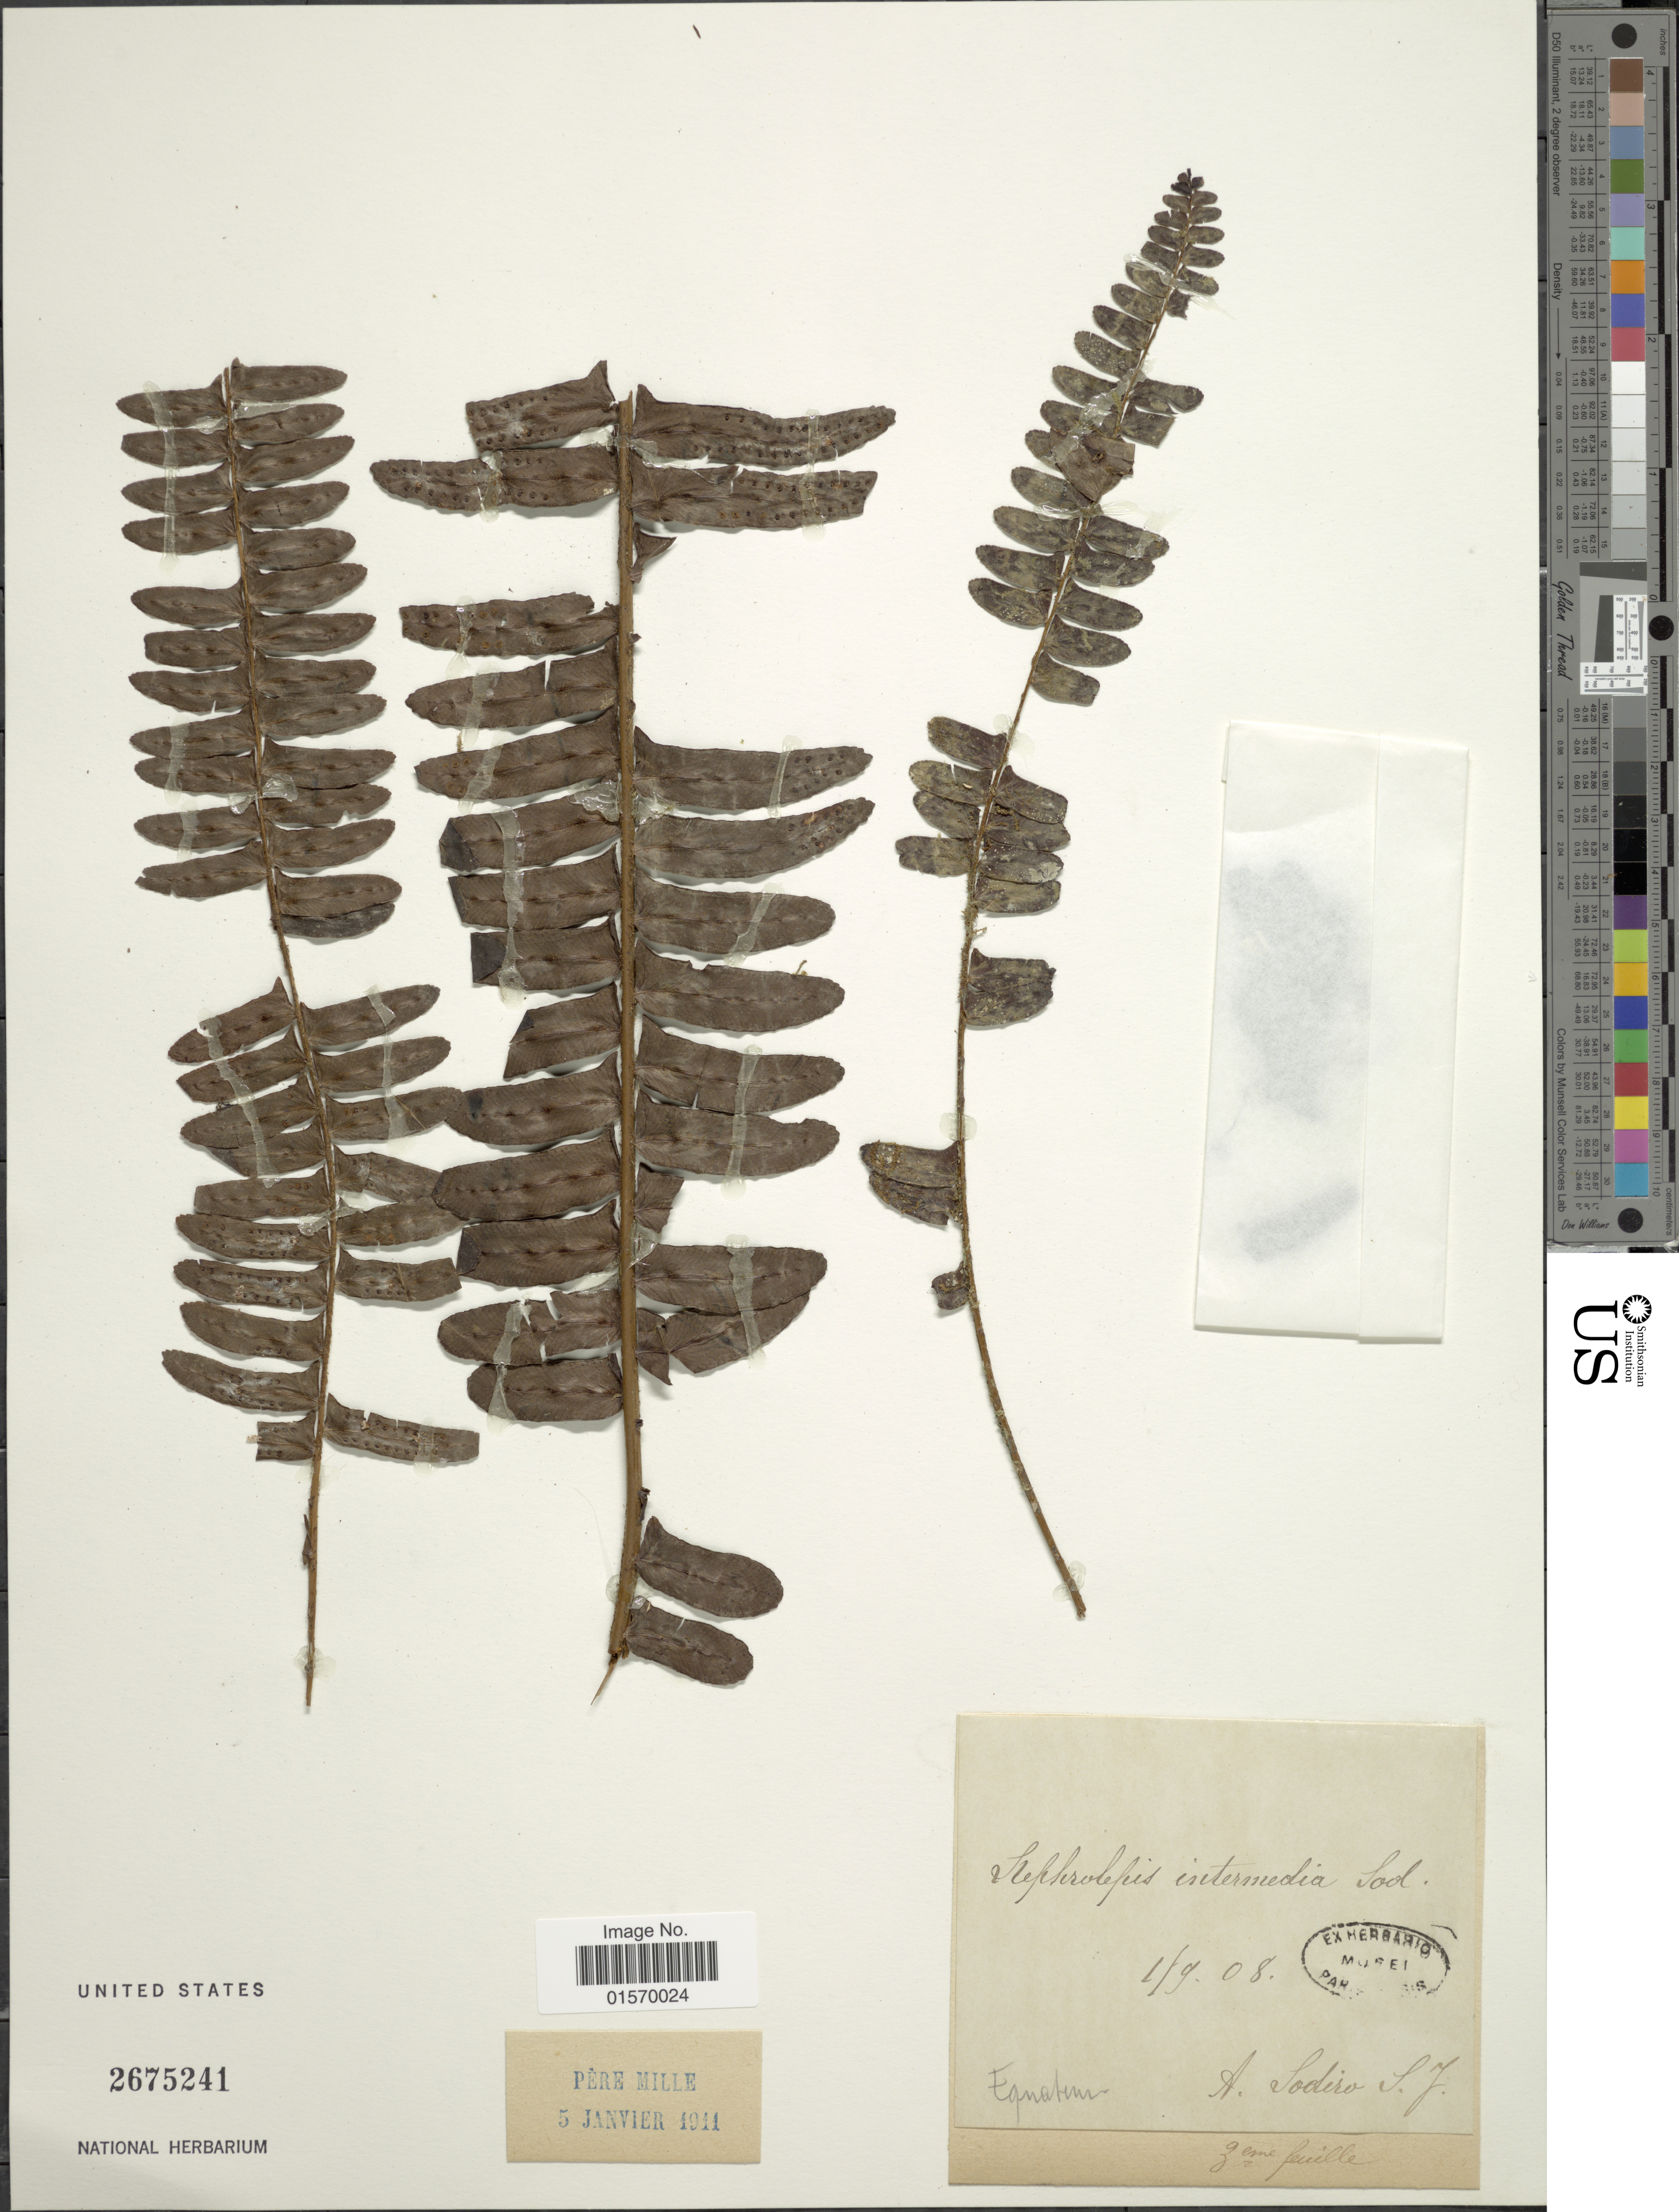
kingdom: Plantae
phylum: Tracheophyta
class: Polypodiopsida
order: Polypodiales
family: Nephrolepidaceae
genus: Nephrolepis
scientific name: Nephrolepis sp.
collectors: A. Sodiro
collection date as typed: Transcribed d/m/y: 1/9/8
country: Ecuador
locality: Equateur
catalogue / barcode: US 2675241